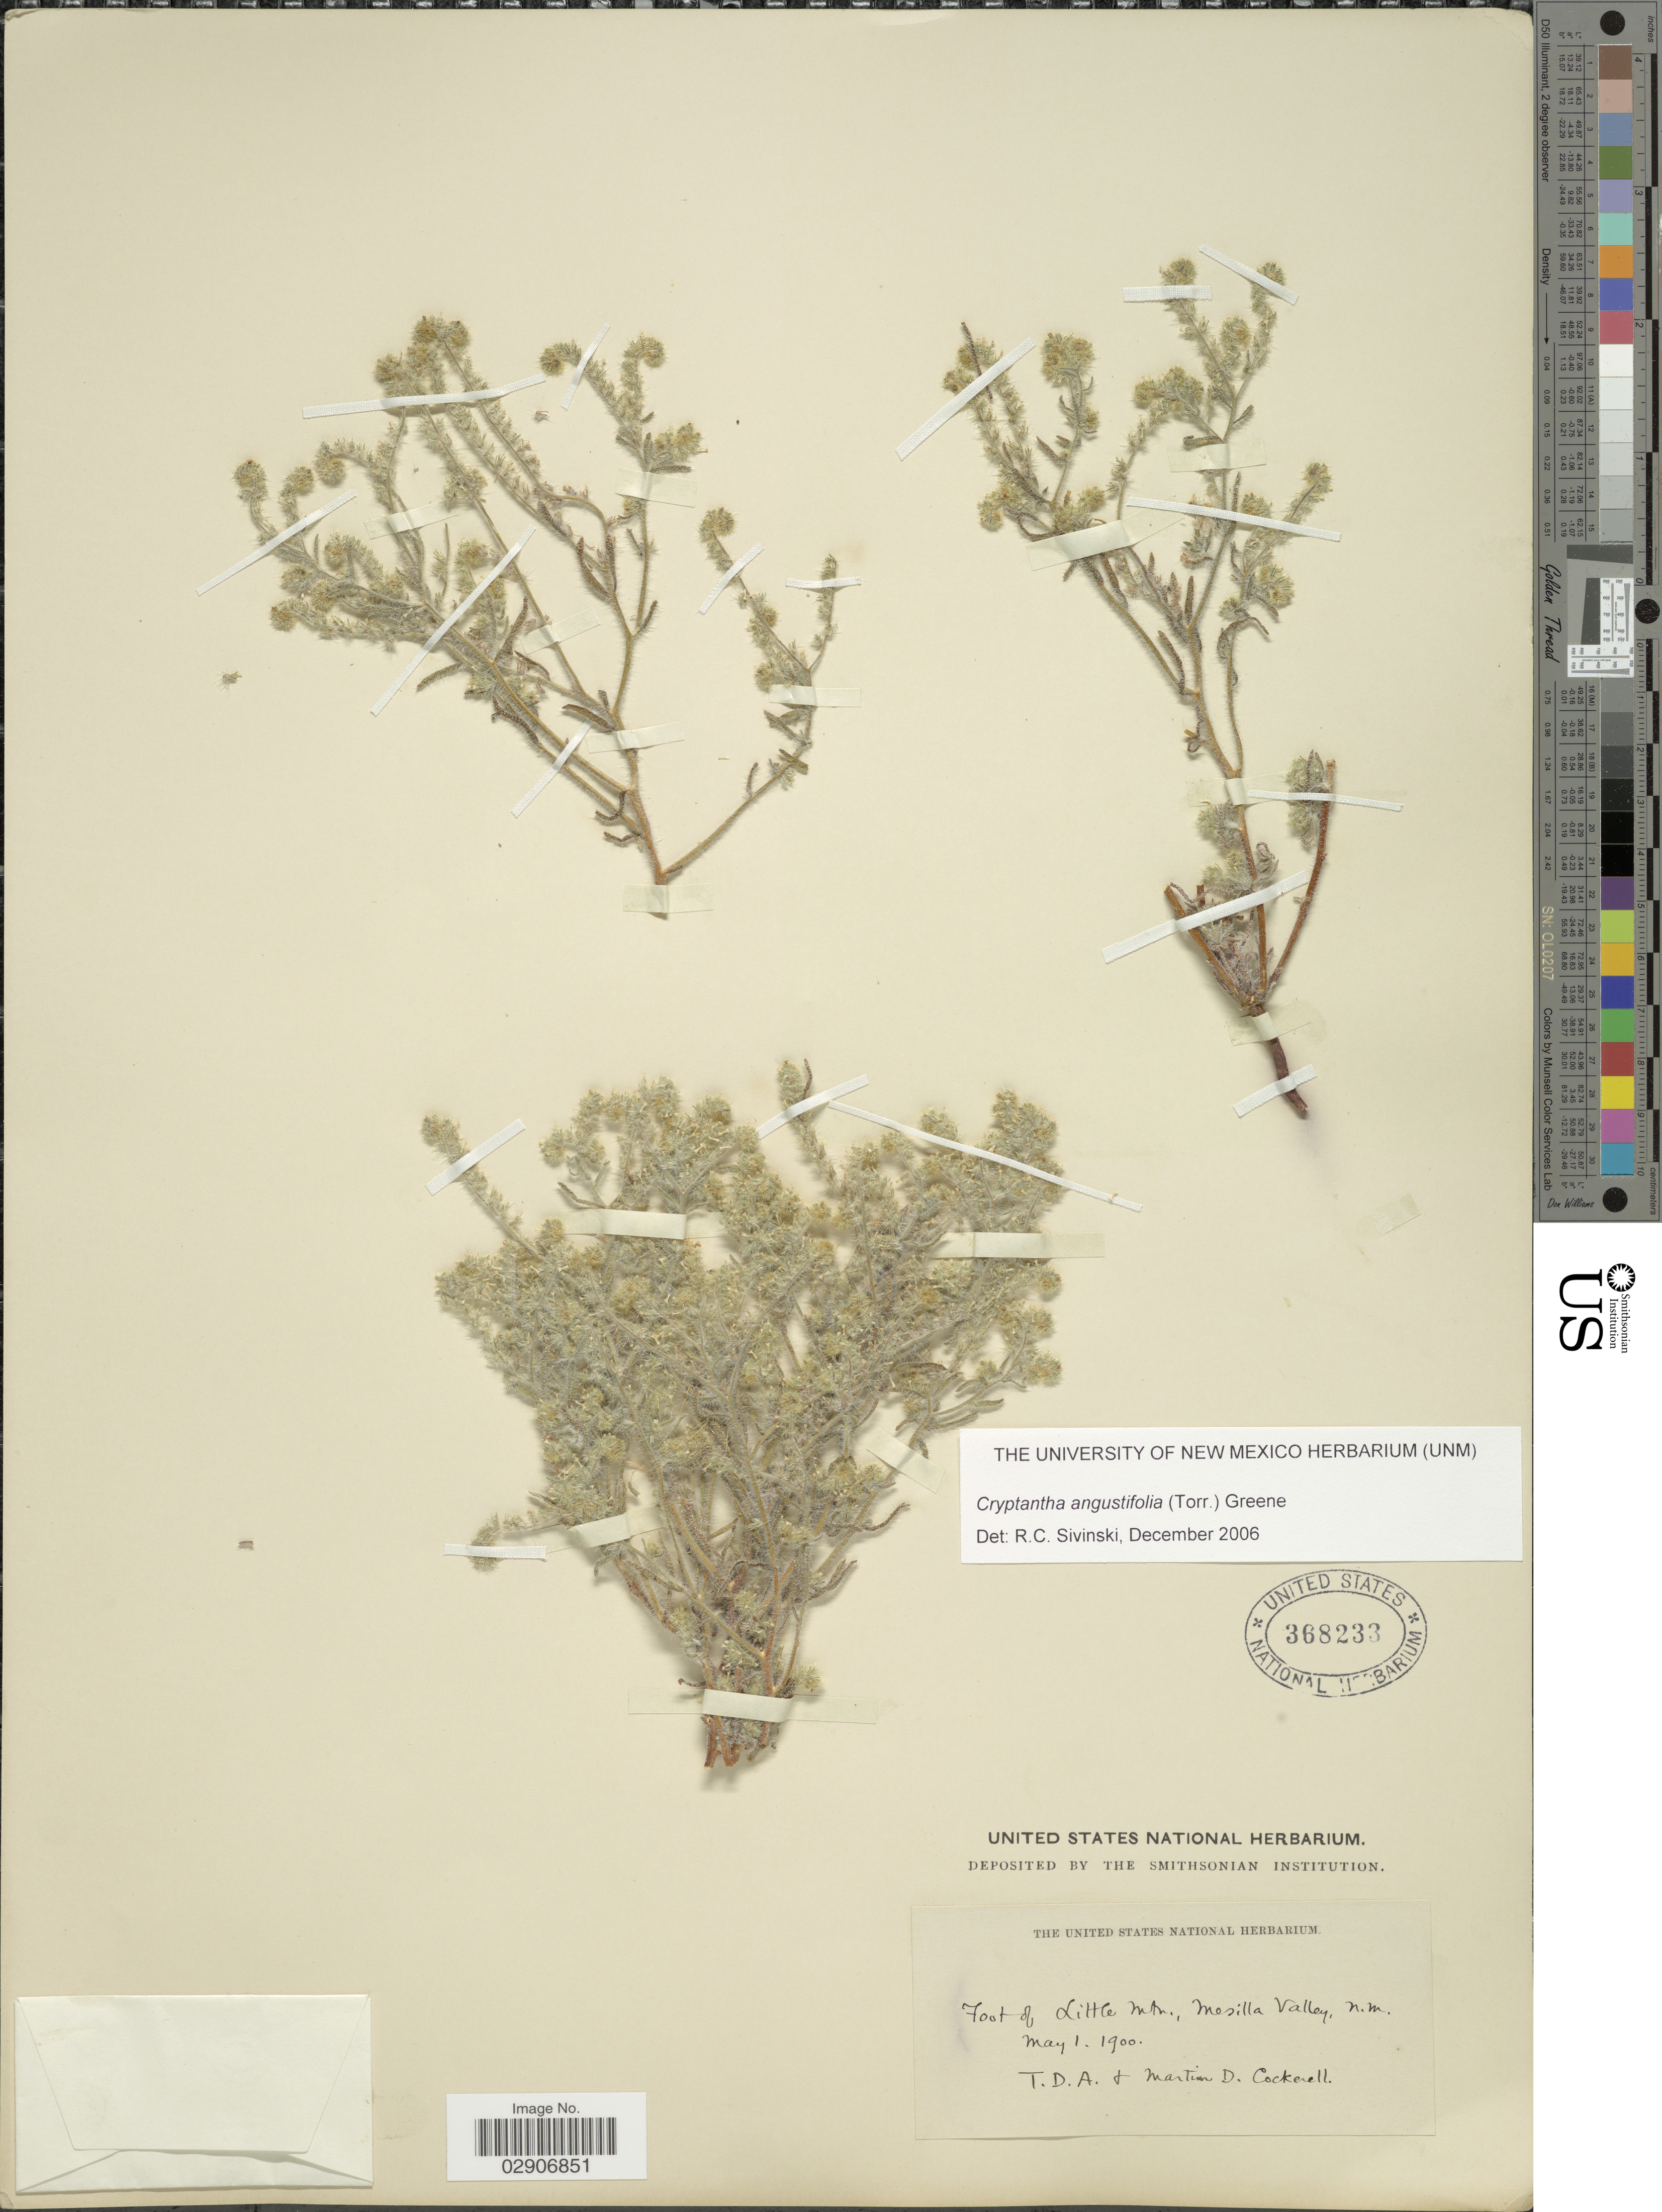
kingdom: Plantae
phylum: Tracheophyta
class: Magnoliopsida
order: Boraginales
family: Boraginaceae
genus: Cryptantha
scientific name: Cryptantha angustifolia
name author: (Torr.) Greene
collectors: T. Cockerell & M. Cockerell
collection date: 1900-05-01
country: United States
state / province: New Mexico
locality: Foot of Little Mtn. Mesilla Valley.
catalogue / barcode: US 368233